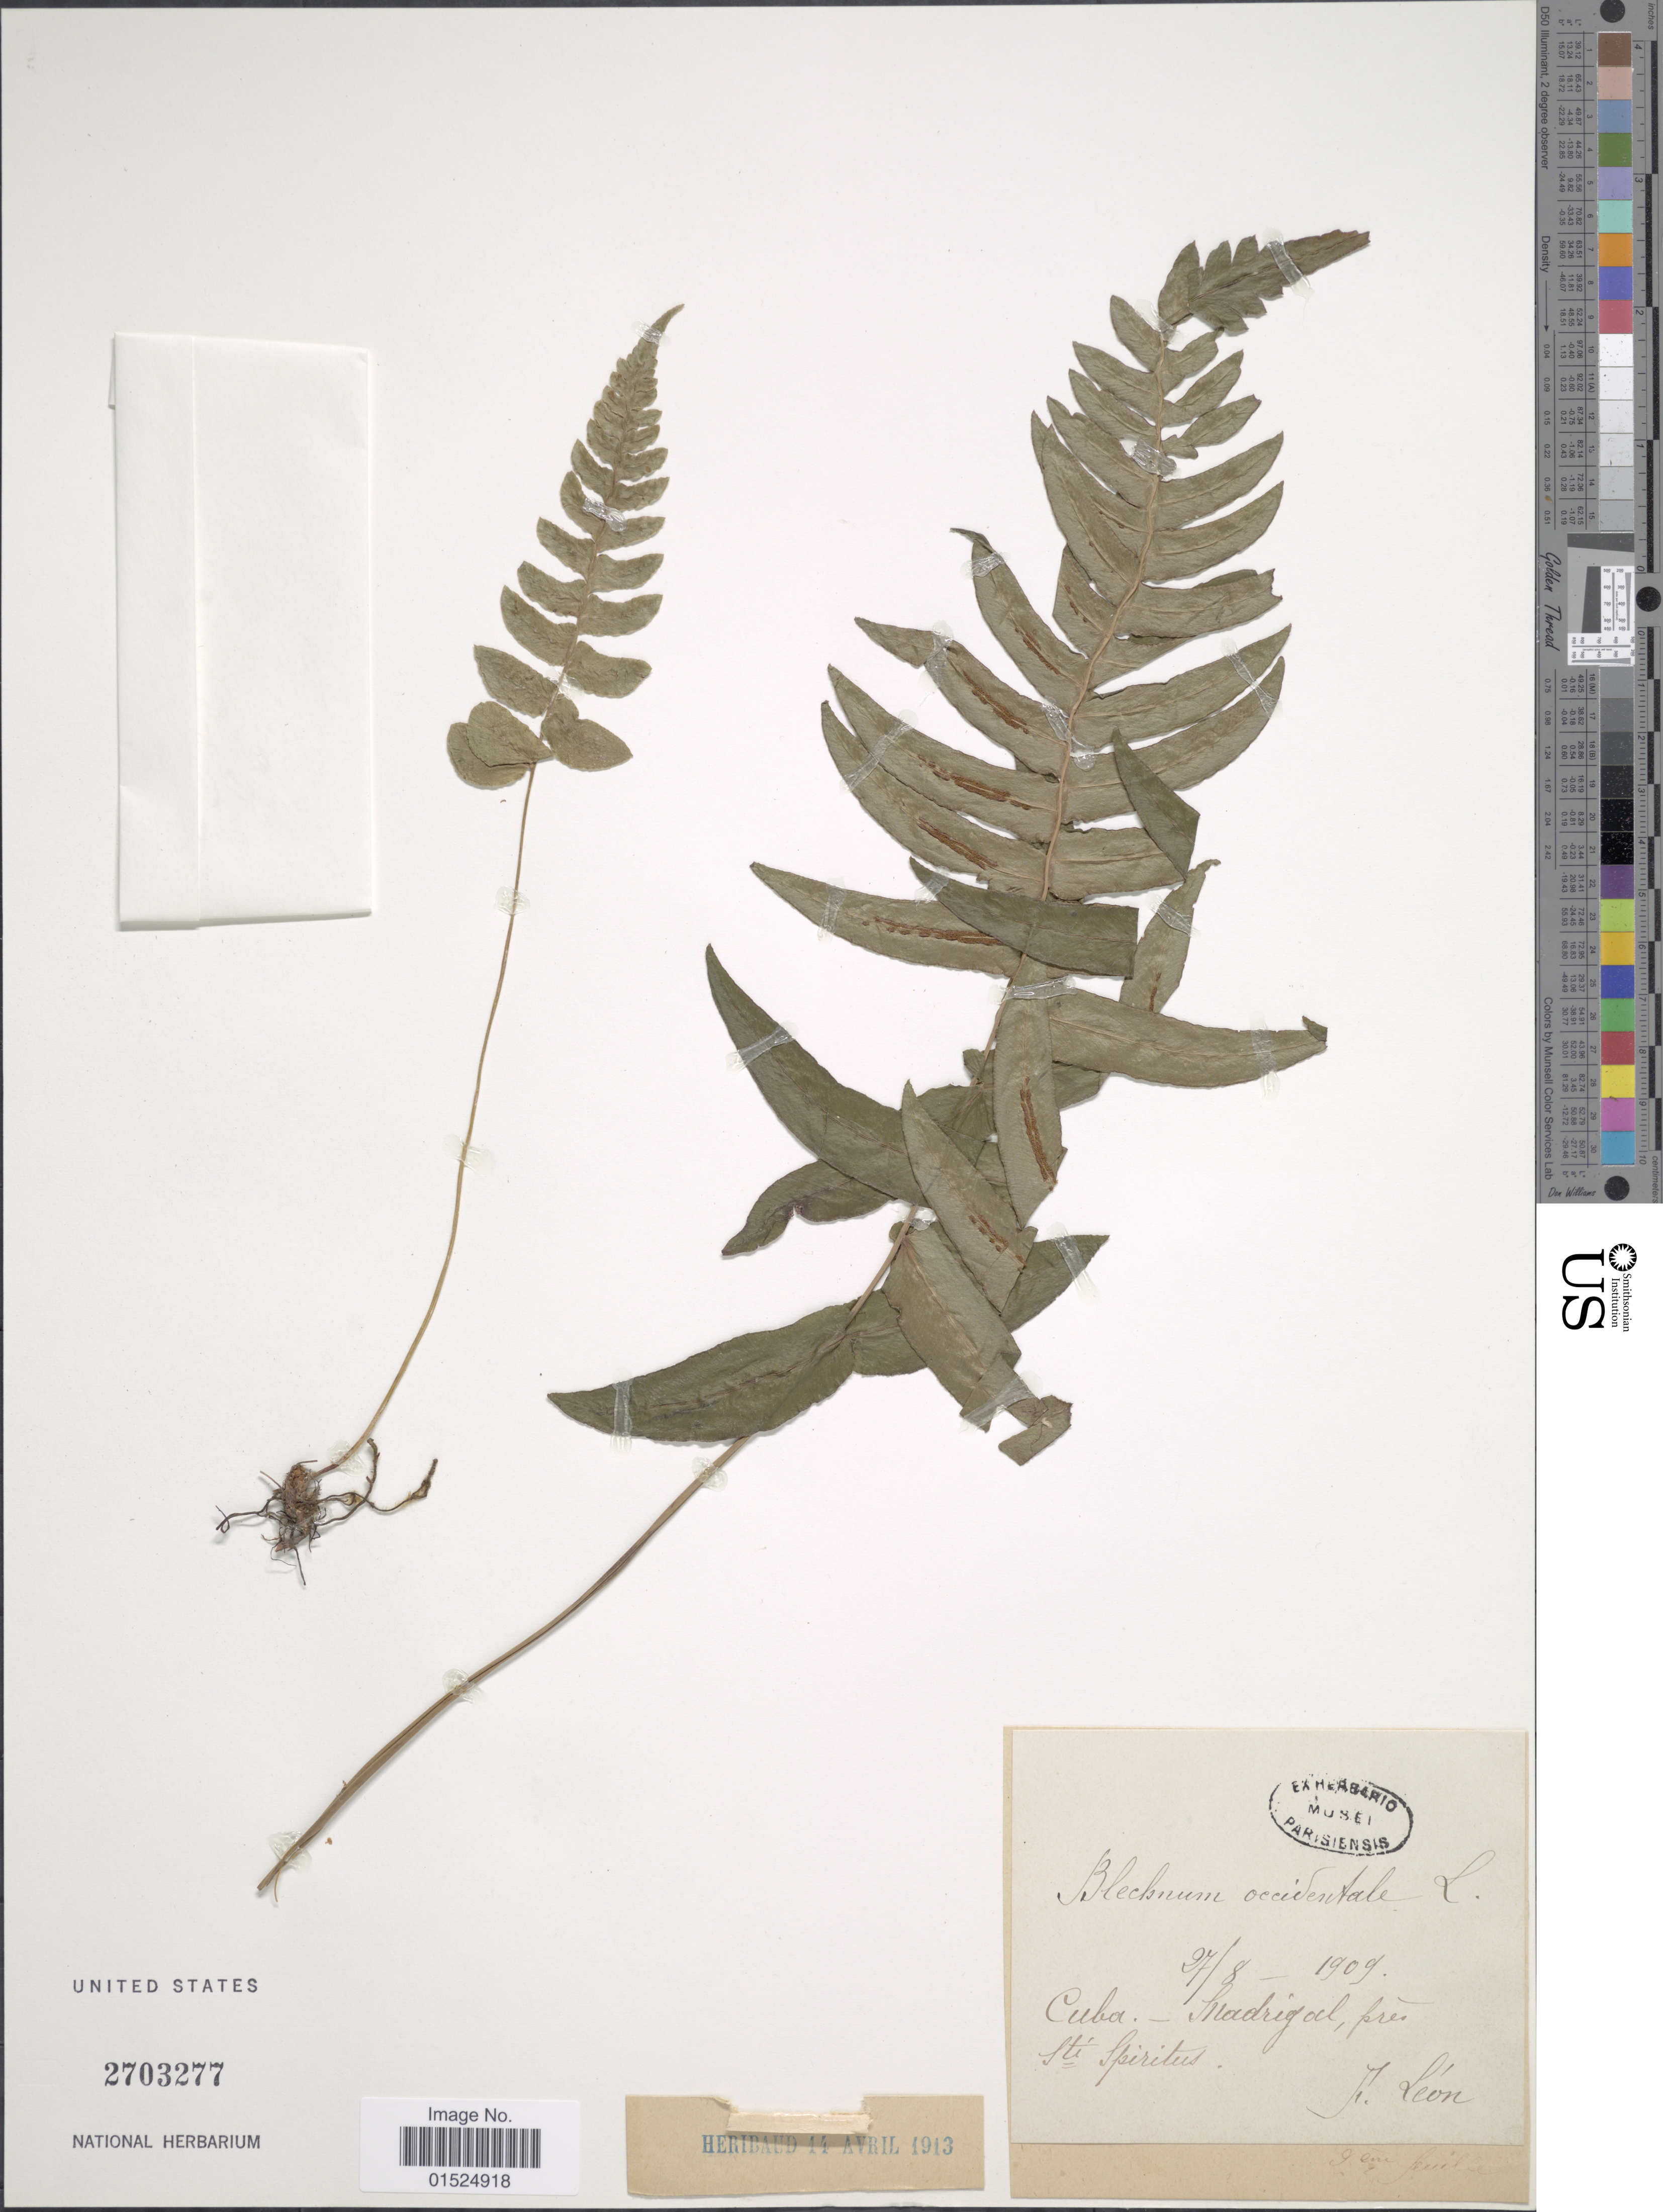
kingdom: Plantae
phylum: Tracheophyta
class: Polypodiopsida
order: Polypodiales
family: Blechnaceae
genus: Blechnum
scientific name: Blechnum occidentale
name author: L.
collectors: F. Leon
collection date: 1909-08-27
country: Cuba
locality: Madrigal, pres Sti. Spiritus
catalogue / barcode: US 2703277